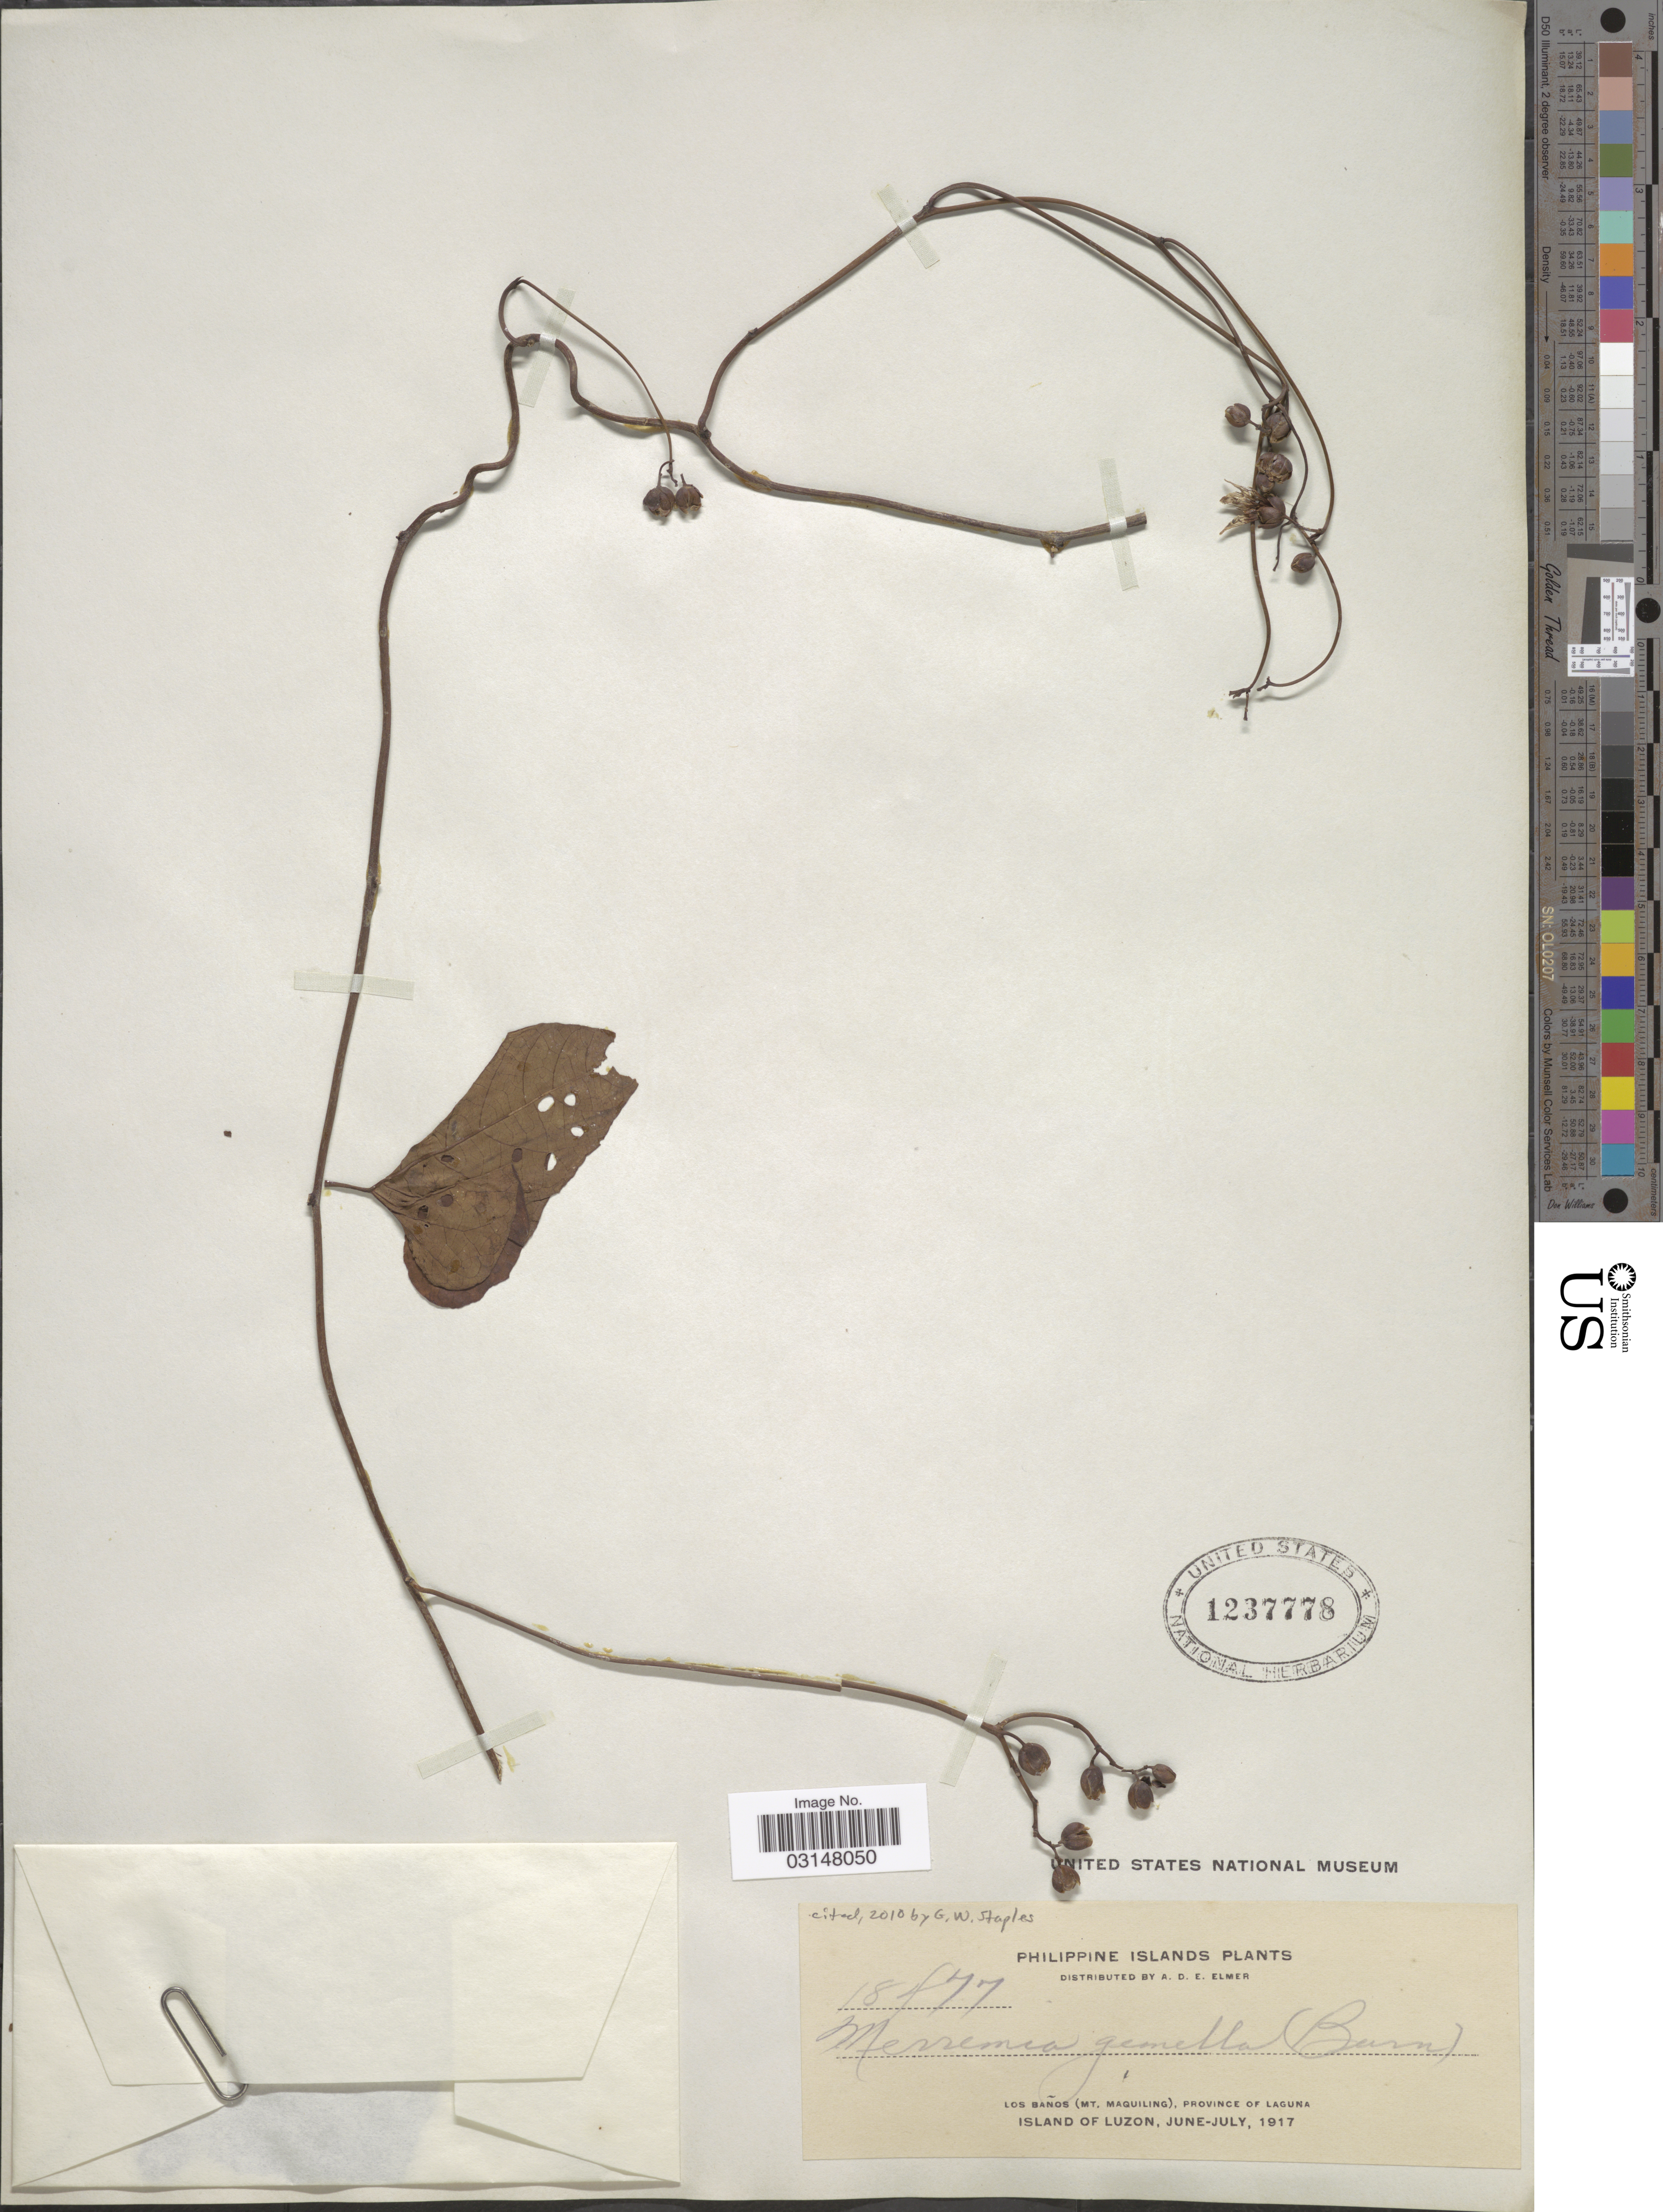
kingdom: Plantae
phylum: Tracheophyta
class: Magnoliopsida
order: Solanales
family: Convolvulaceae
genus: Merremia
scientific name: Merremia gemella var. gemella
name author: (Burm. f.) Hallier f.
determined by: Strong, Mark T., (BOT), Smithsonian Institution - National Museum of Natural History (UNITED STATES)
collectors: A. D. E. Elmer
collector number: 18477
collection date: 1917-06/1917-07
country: Philippines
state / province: Calabarzon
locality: Los Baños (Mt. Maquiling), Province of Laguna. Island of Luzon.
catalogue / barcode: US 1237778